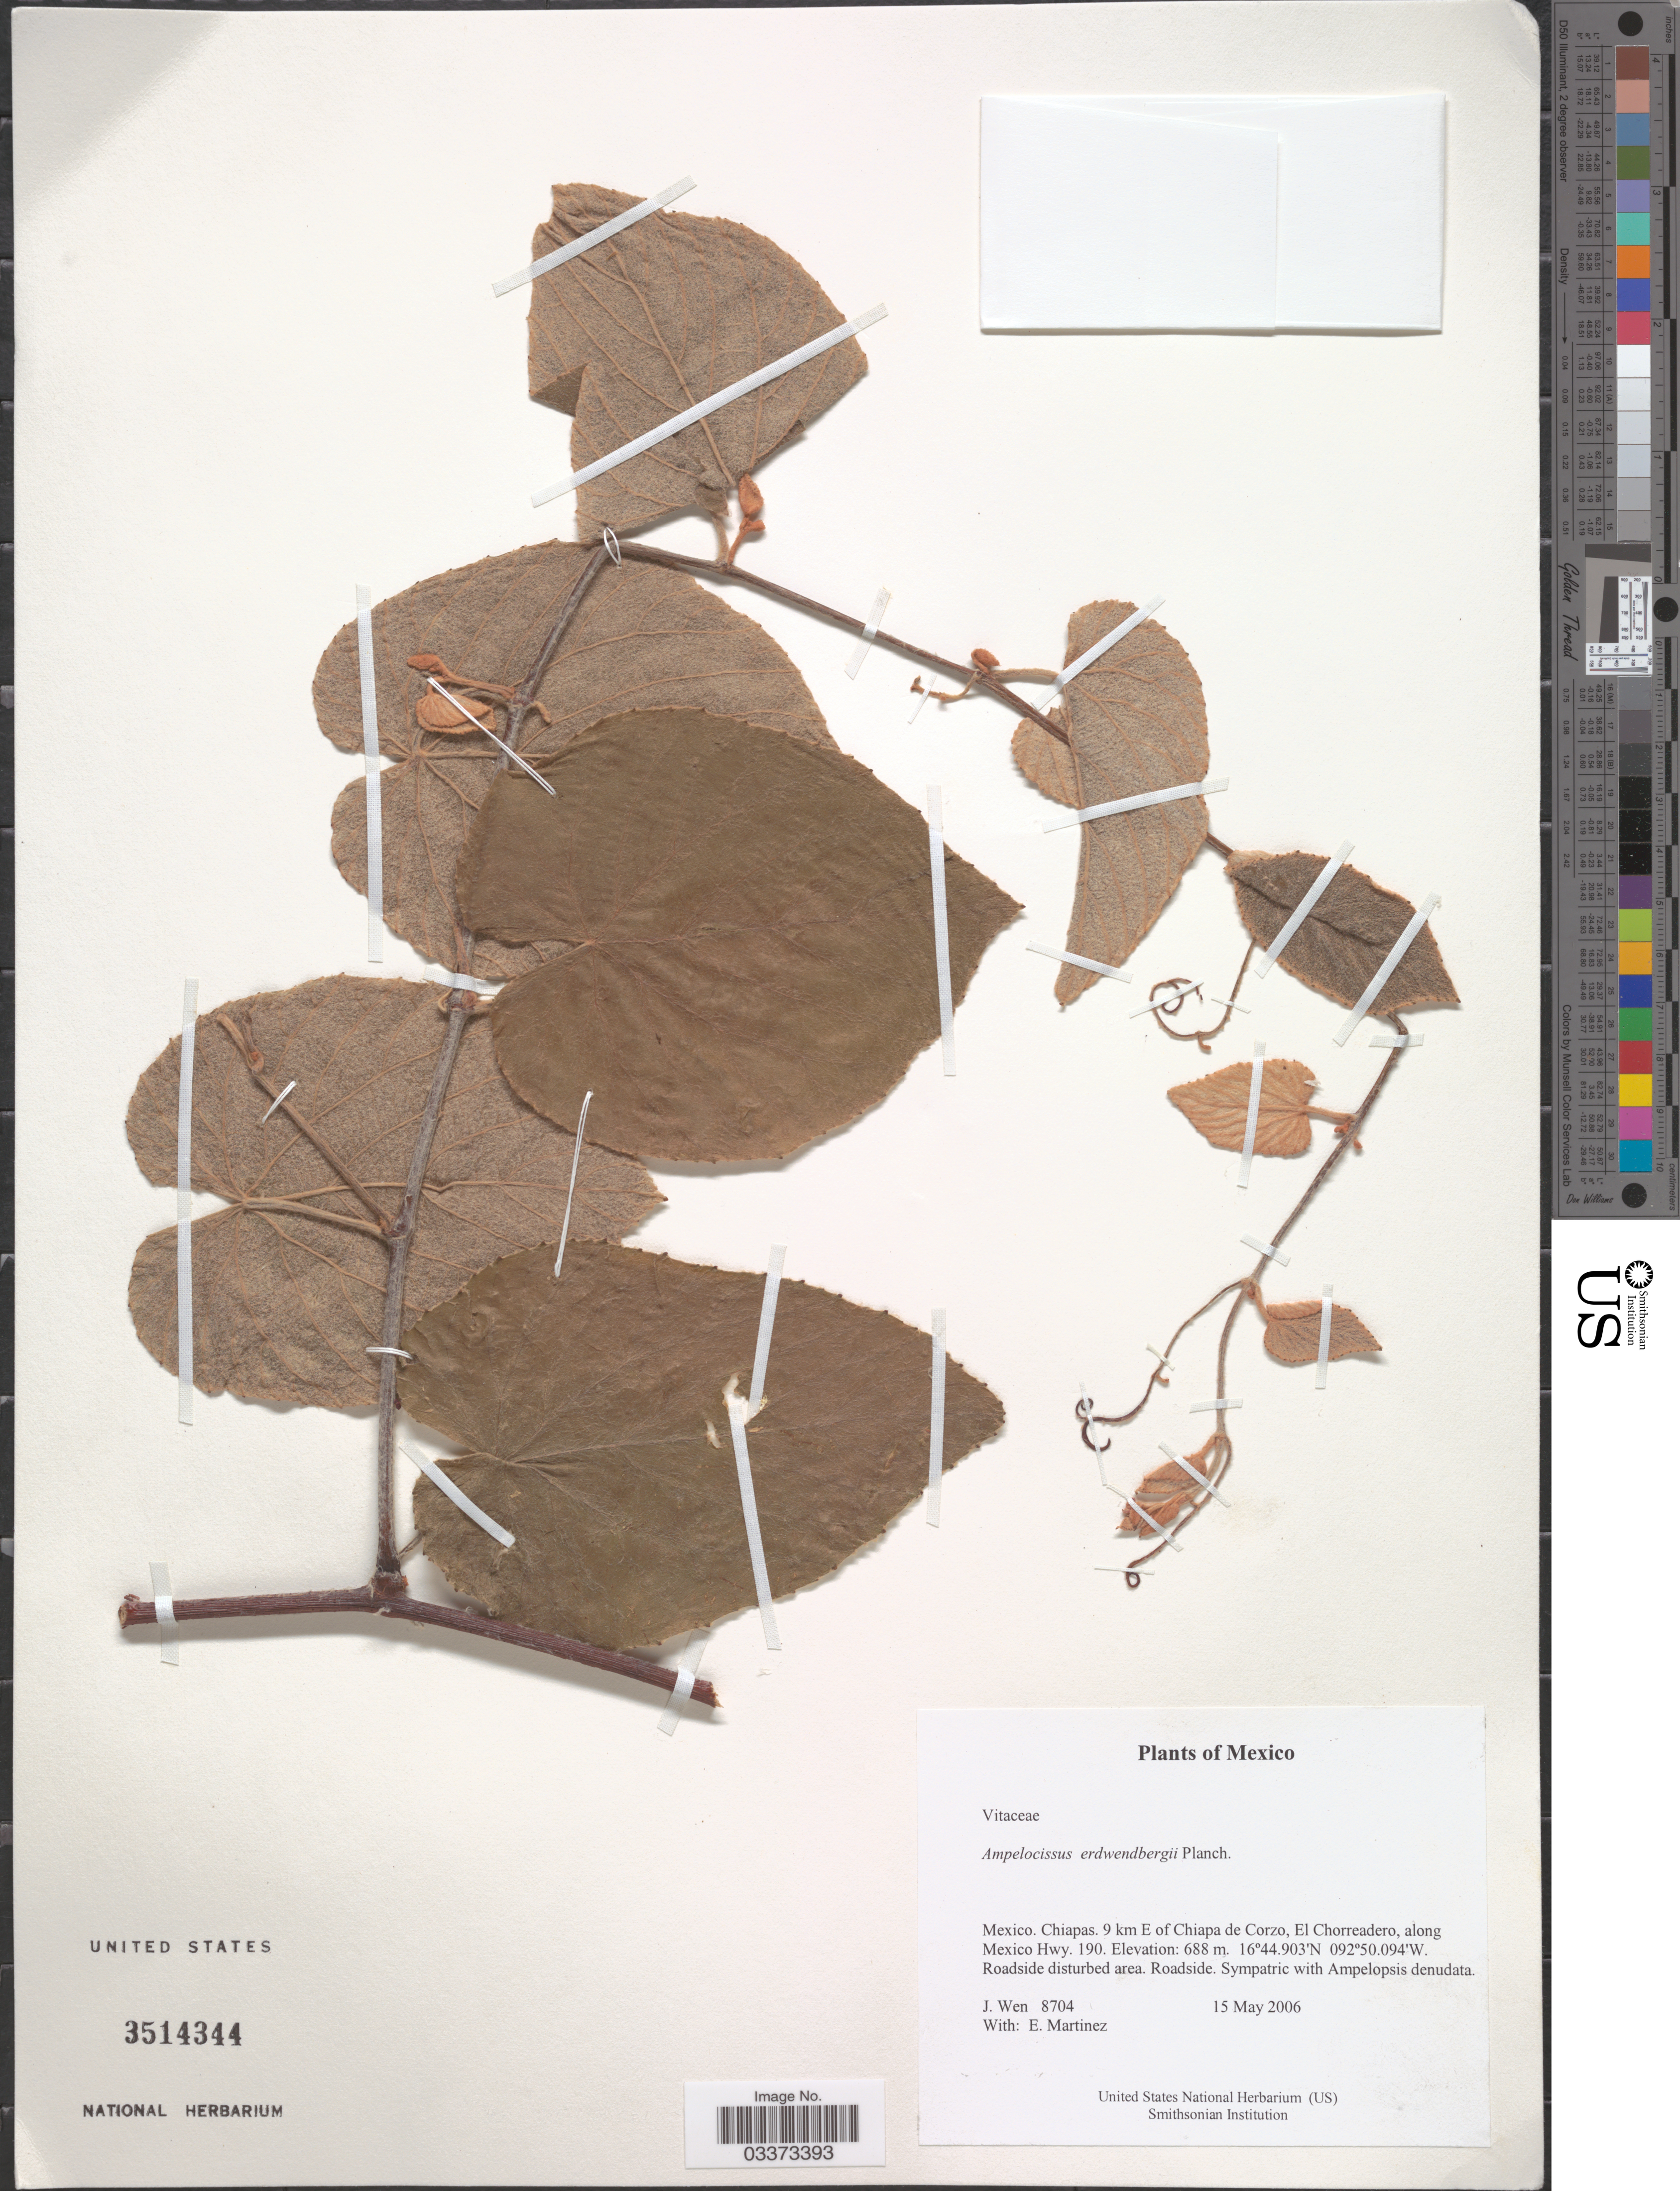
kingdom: Plantae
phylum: Tracheophyta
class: Magnoliopsida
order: Vitales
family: Vitaceae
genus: Ampelocissus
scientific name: Ampelocissus erdwendbergii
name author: Planch.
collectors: J. Wen & E. Martínez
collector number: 8704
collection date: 2006-05-15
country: Mexico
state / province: Chiapas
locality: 9 km E of Chiapa de Corzo, El Chorreadero, along Mexico Hwy. 190. Roadside disturbed area.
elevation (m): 688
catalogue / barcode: US 3514344